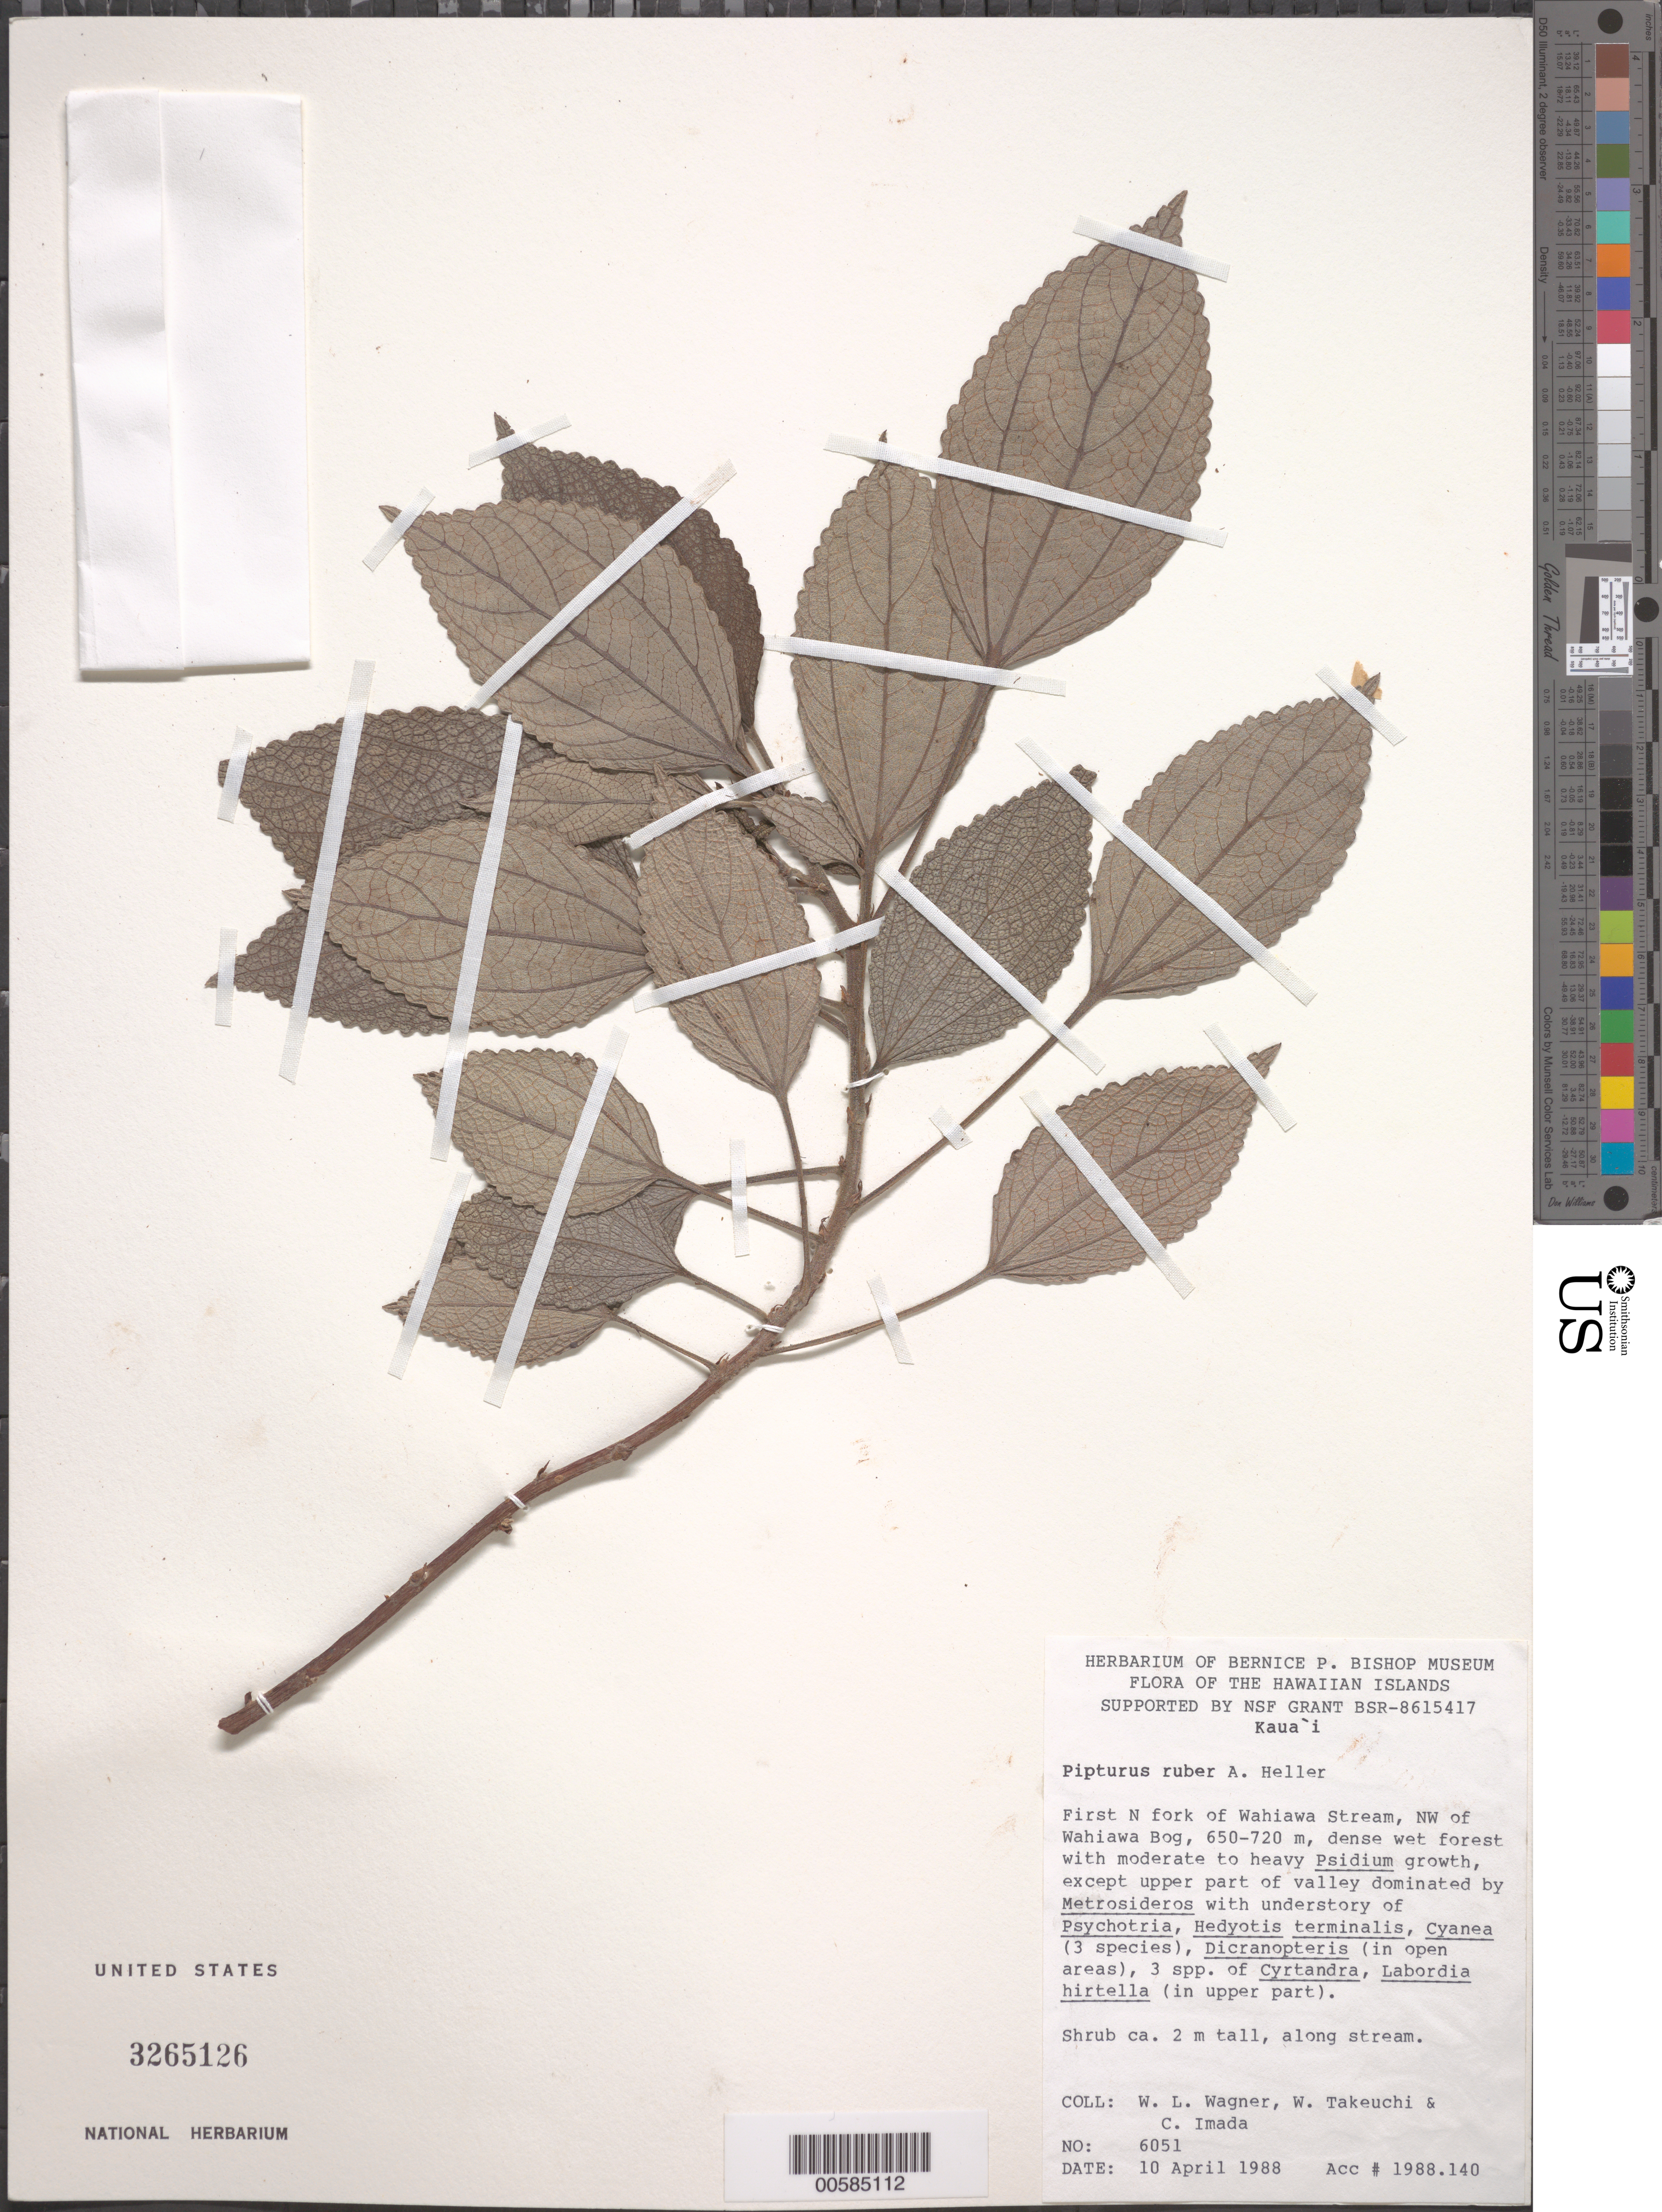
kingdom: Plantae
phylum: Tracheophyta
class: Magnoliopsida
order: Rosales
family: Urticaceae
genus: Pipturus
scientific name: Pipturus ruber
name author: A. Heller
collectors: W. L. Wagner, W. N. Takeuchi & C. Imada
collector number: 6051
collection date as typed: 10 Apr 1988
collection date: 1988-04-10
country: United States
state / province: Hawaii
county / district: Kauai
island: Kaua'i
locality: First N fork of Wahiawa Stream, NW of Wahiawa Bog.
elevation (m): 650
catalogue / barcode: US 3265126